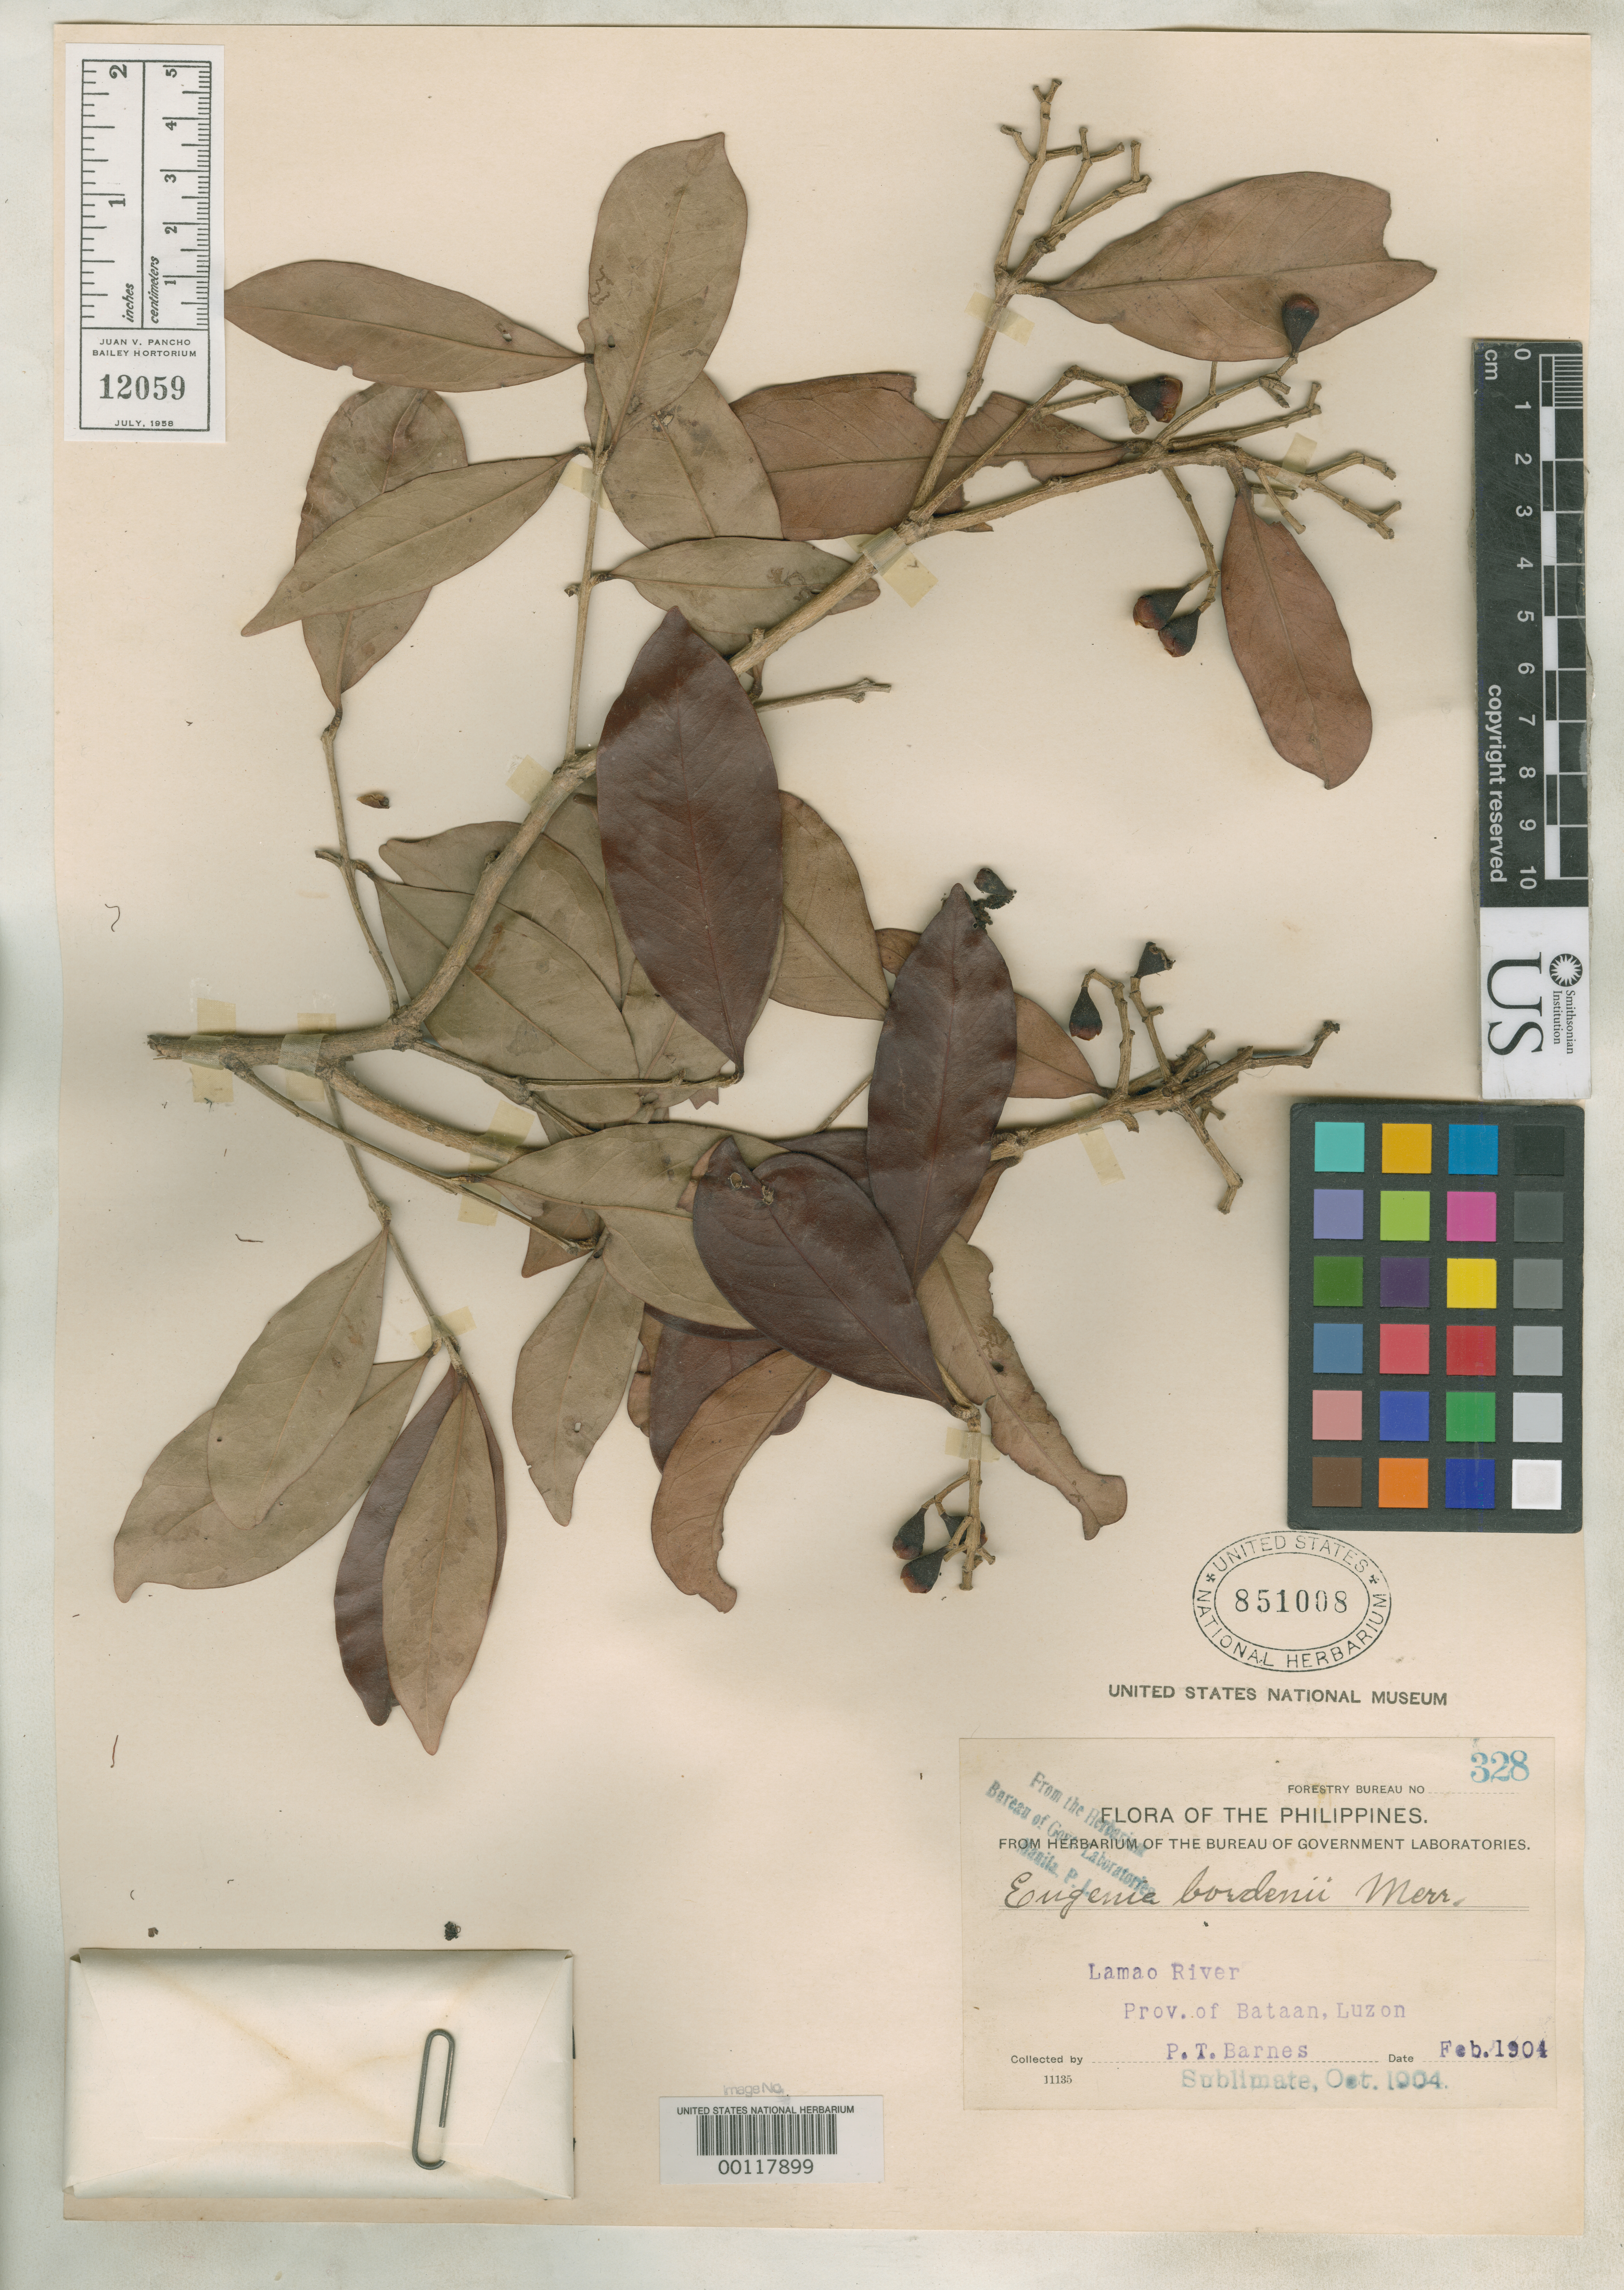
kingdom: Plantae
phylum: Tracheophyta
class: Magnoliopsida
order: Myrtales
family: Myrtaceae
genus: Eugenia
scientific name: Eugenia bordenii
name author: Merr.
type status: Isotype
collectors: P. Barnes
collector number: Bur. Sci. 328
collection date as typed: Feb 1904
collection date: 1904-02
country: Philippines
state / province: Central Luzon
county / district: Bataan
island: Luzon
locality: Lamao River.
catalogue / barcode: US 851008